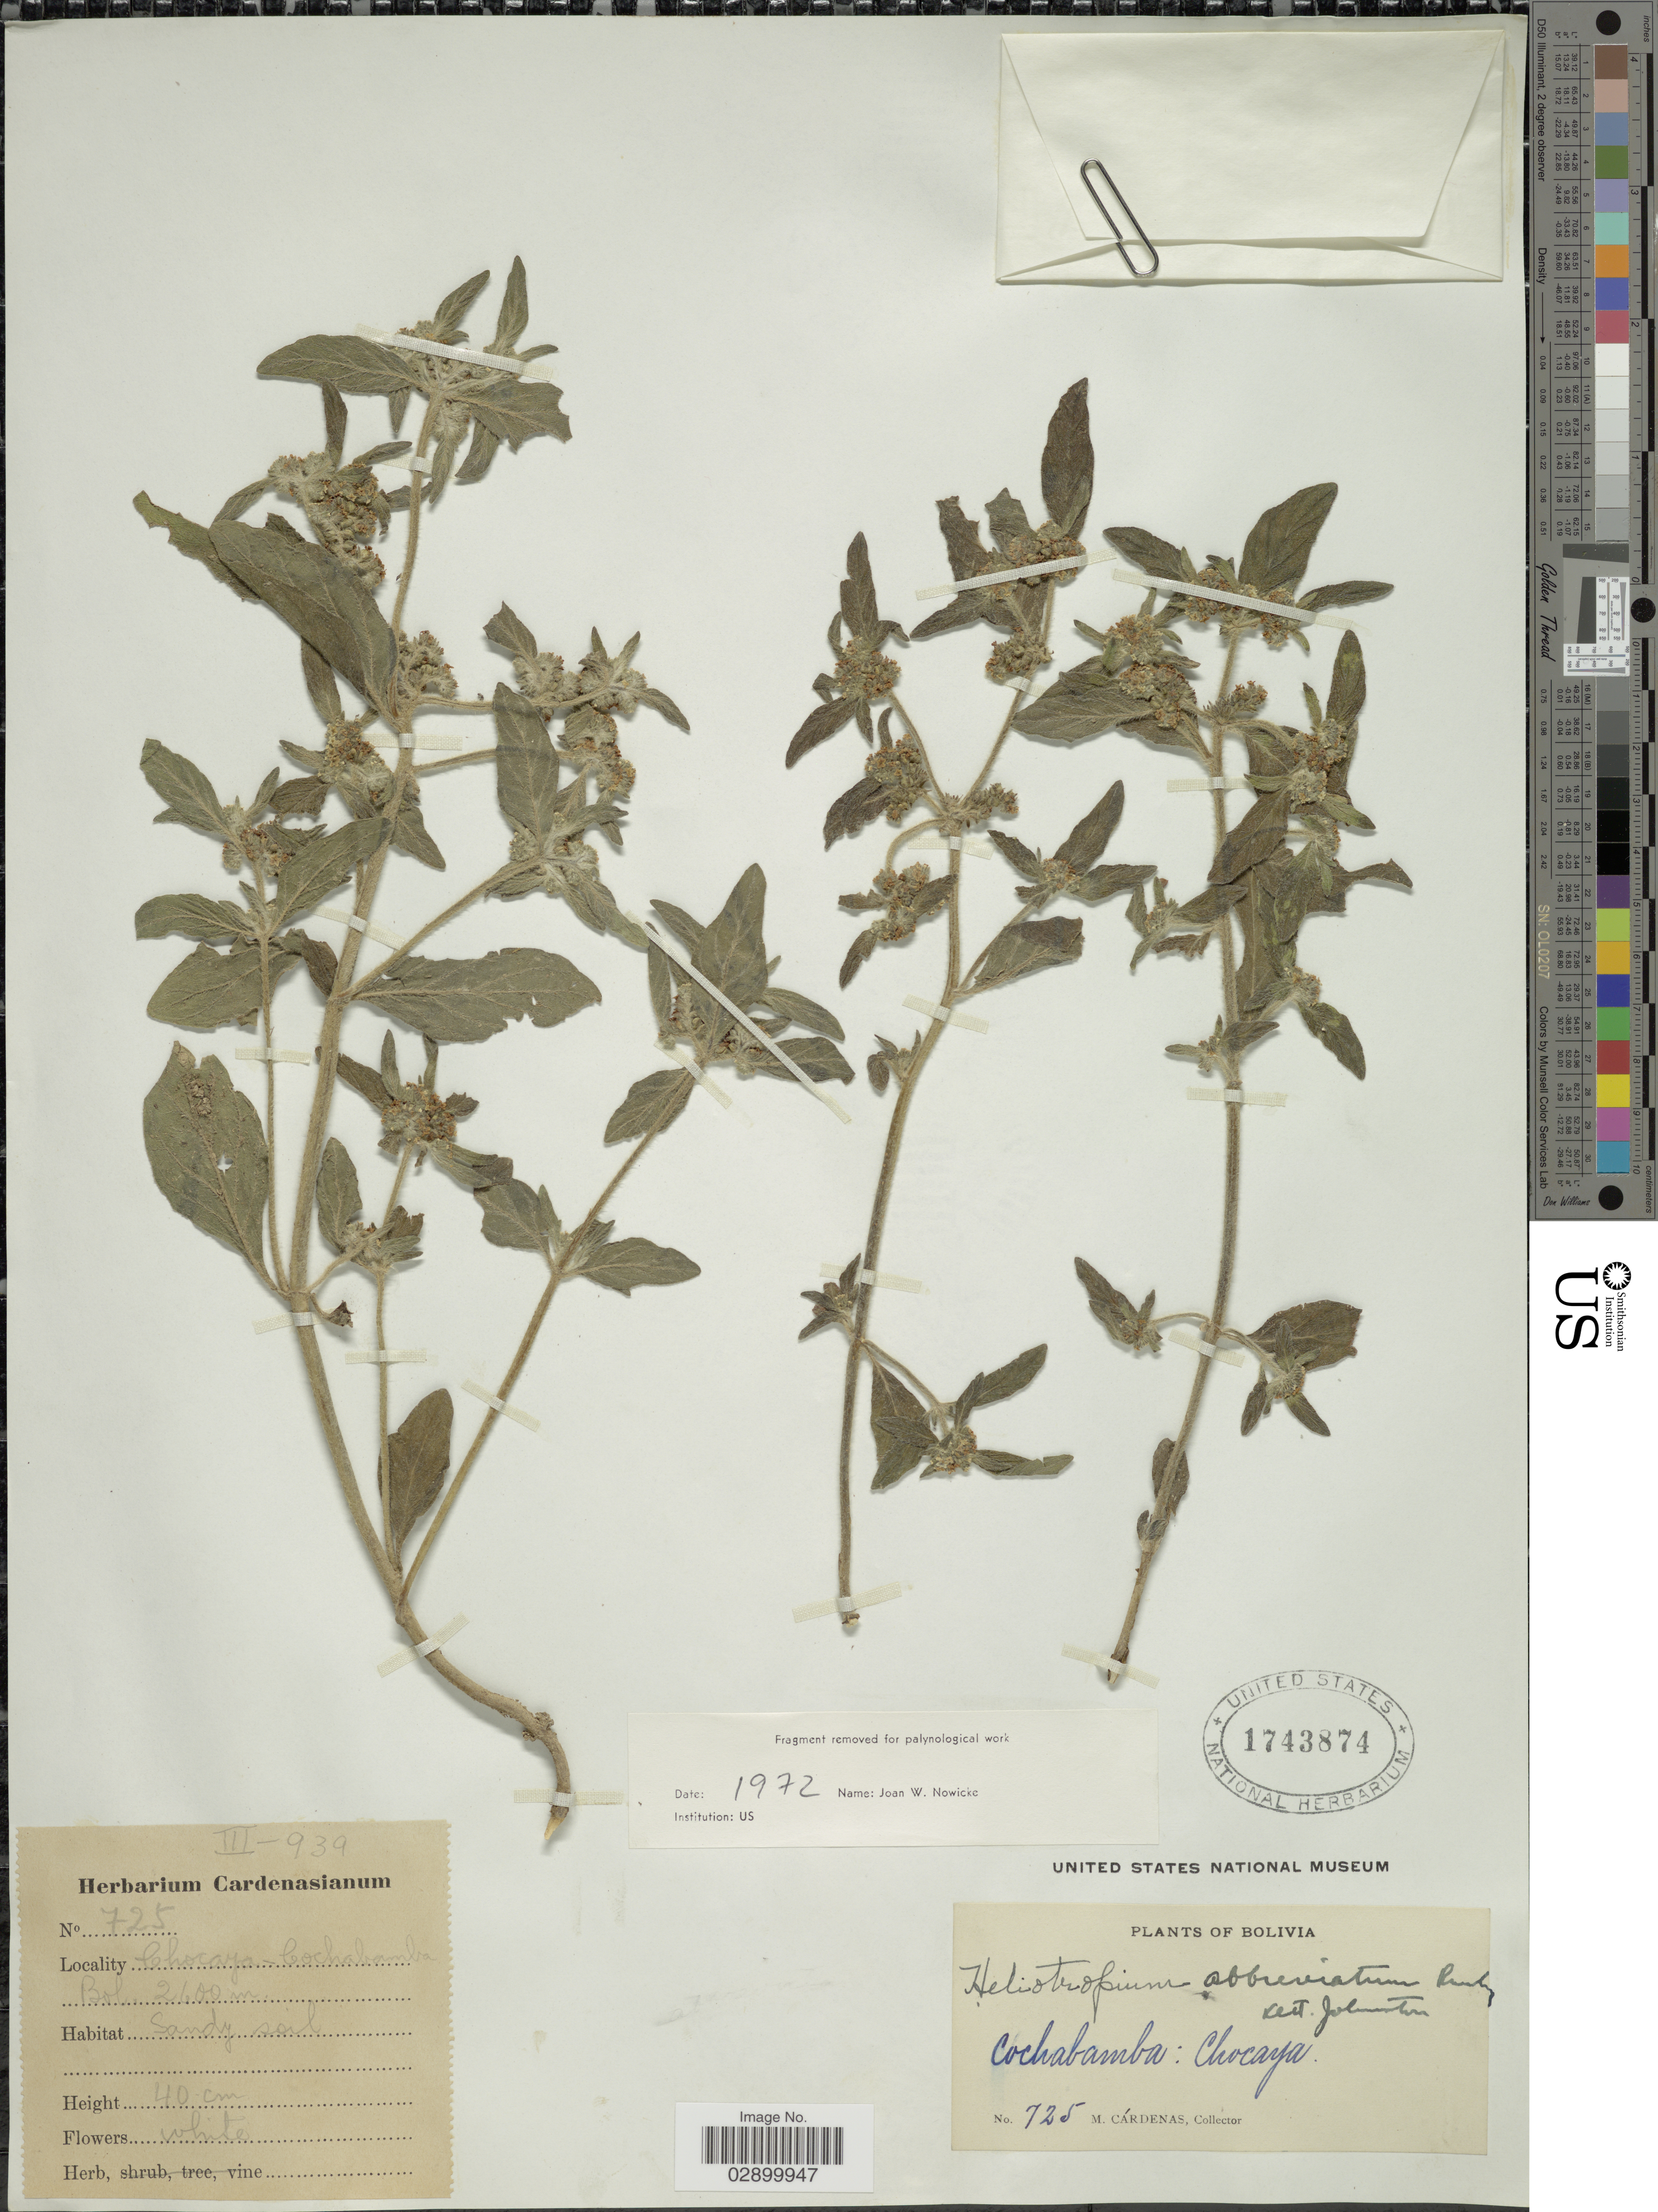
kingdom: Plantae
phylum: Tracheophyta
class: Magnoliopsida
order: Boraginales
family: Heliotropiaceae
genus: Heliotropium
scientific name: Heliotropium abbreviatum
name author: Rusby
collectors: M. Cárdenas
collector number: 725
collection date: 1939-03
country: Bolivia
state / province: Cochabamba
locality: Chocaya.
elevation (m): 2400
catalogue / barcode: US 1743874